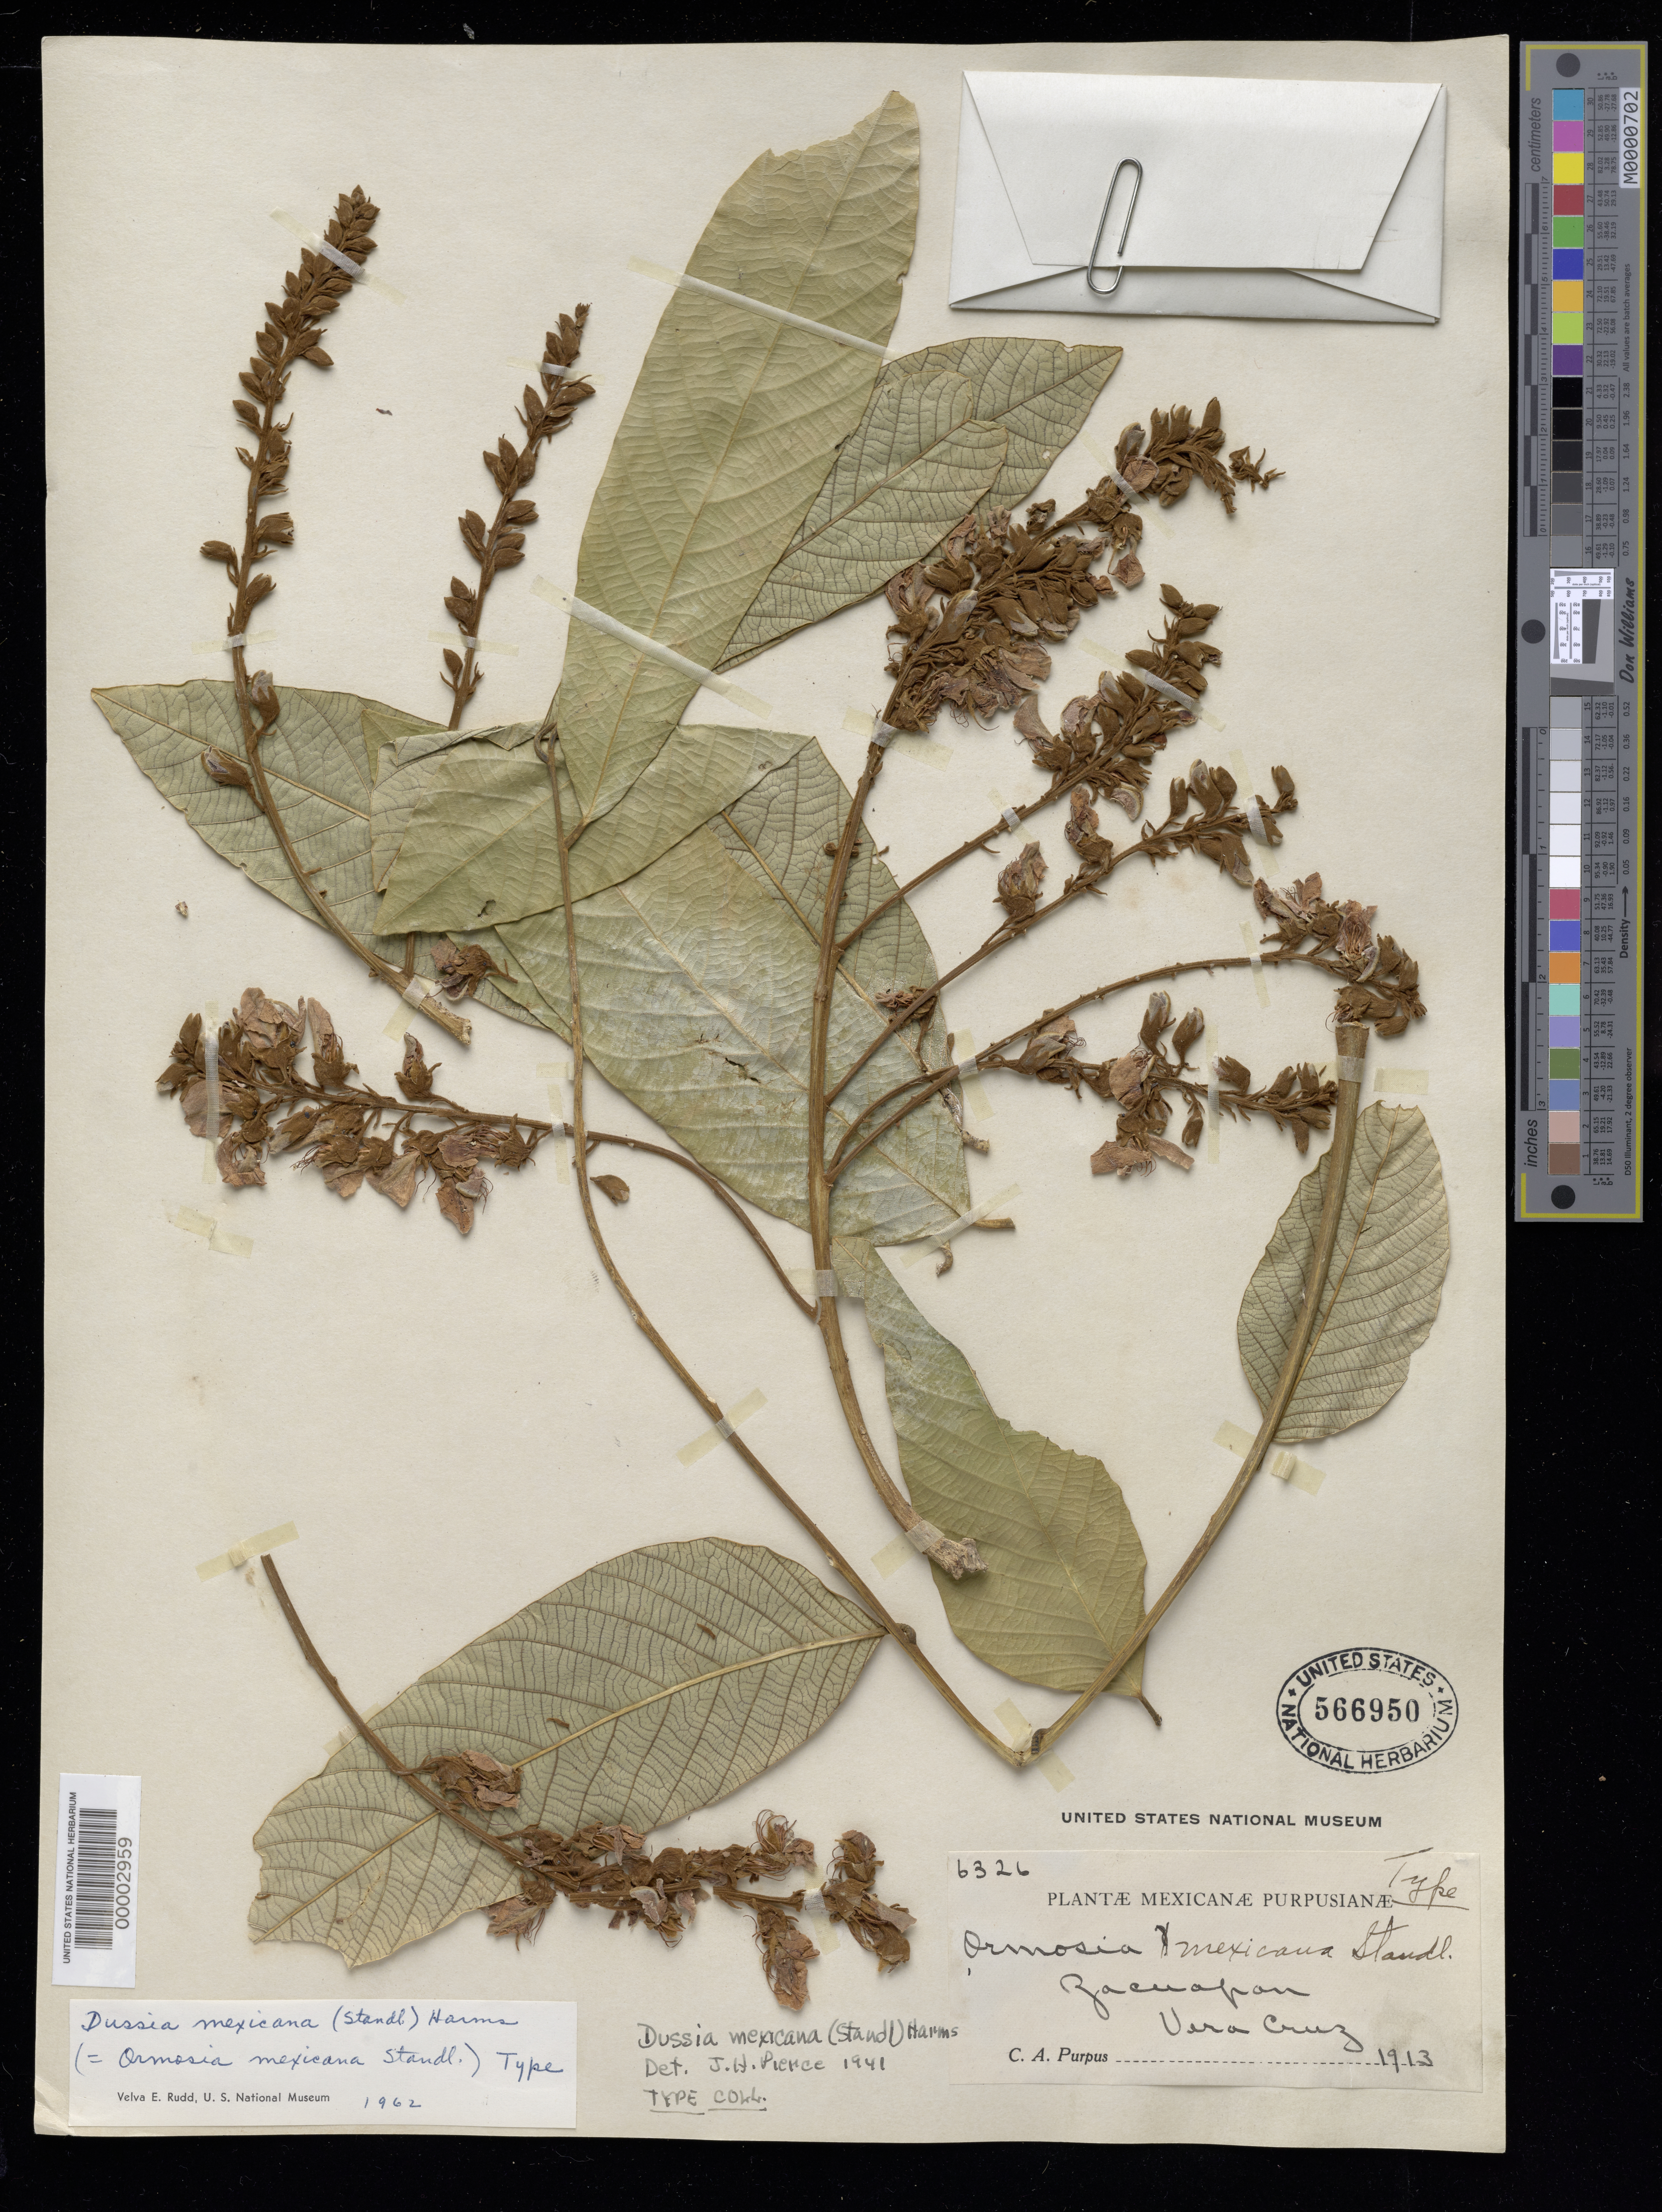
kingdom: Plantae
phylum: Tracheophyta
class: Magnoliopsida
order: Fabales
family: Fabaceae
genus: Ormosia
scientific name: Ormosia mexicana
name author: Standl.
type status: Holotype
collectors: C. A. Purpus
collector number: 6326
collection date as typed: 1913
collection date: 1913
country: Mexico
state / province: Veracruz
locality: Zacuapan.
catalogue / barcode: US 566950